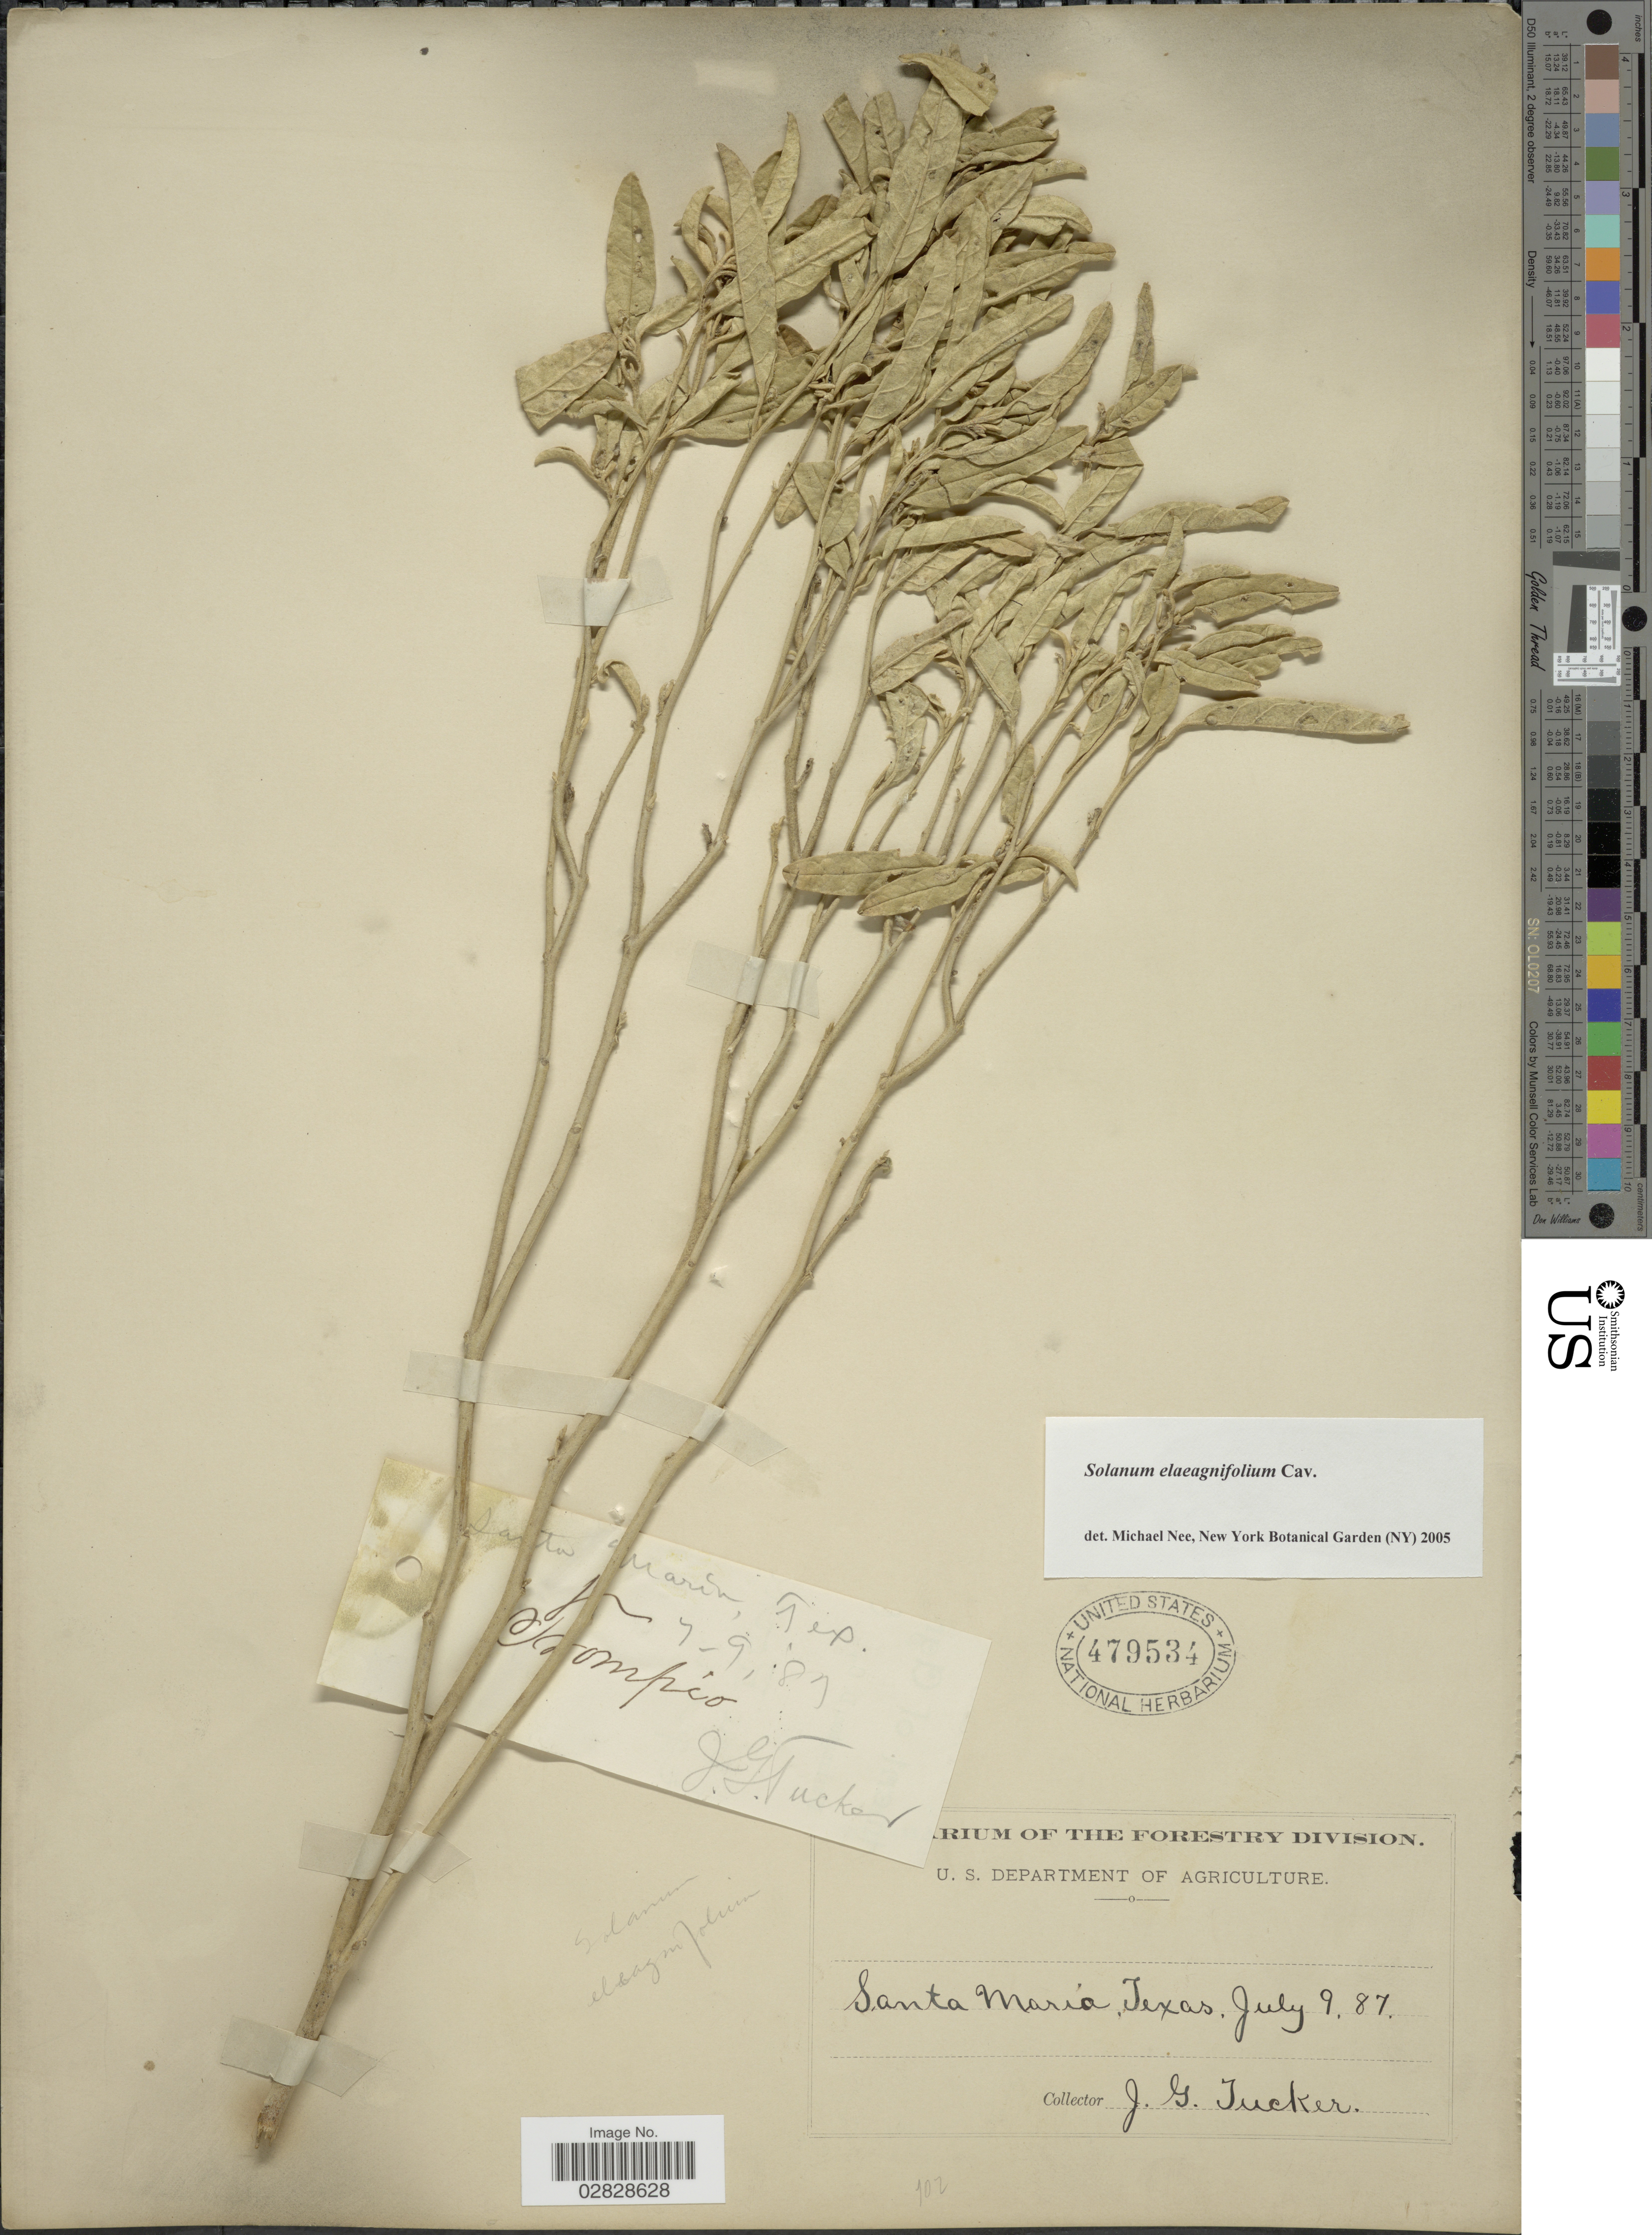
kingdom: Plantae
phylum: Tracheophyta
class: Magnoliopsida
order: Solanales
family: Solanaceae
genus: Solanum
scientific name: Solanum elaeagnifolium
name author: Cav.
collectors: J. G. Tucker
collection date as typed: Transcribed d/m/y: 9/7/87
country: United States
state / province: Texas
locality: Santa Maria.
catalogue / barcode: US 479534